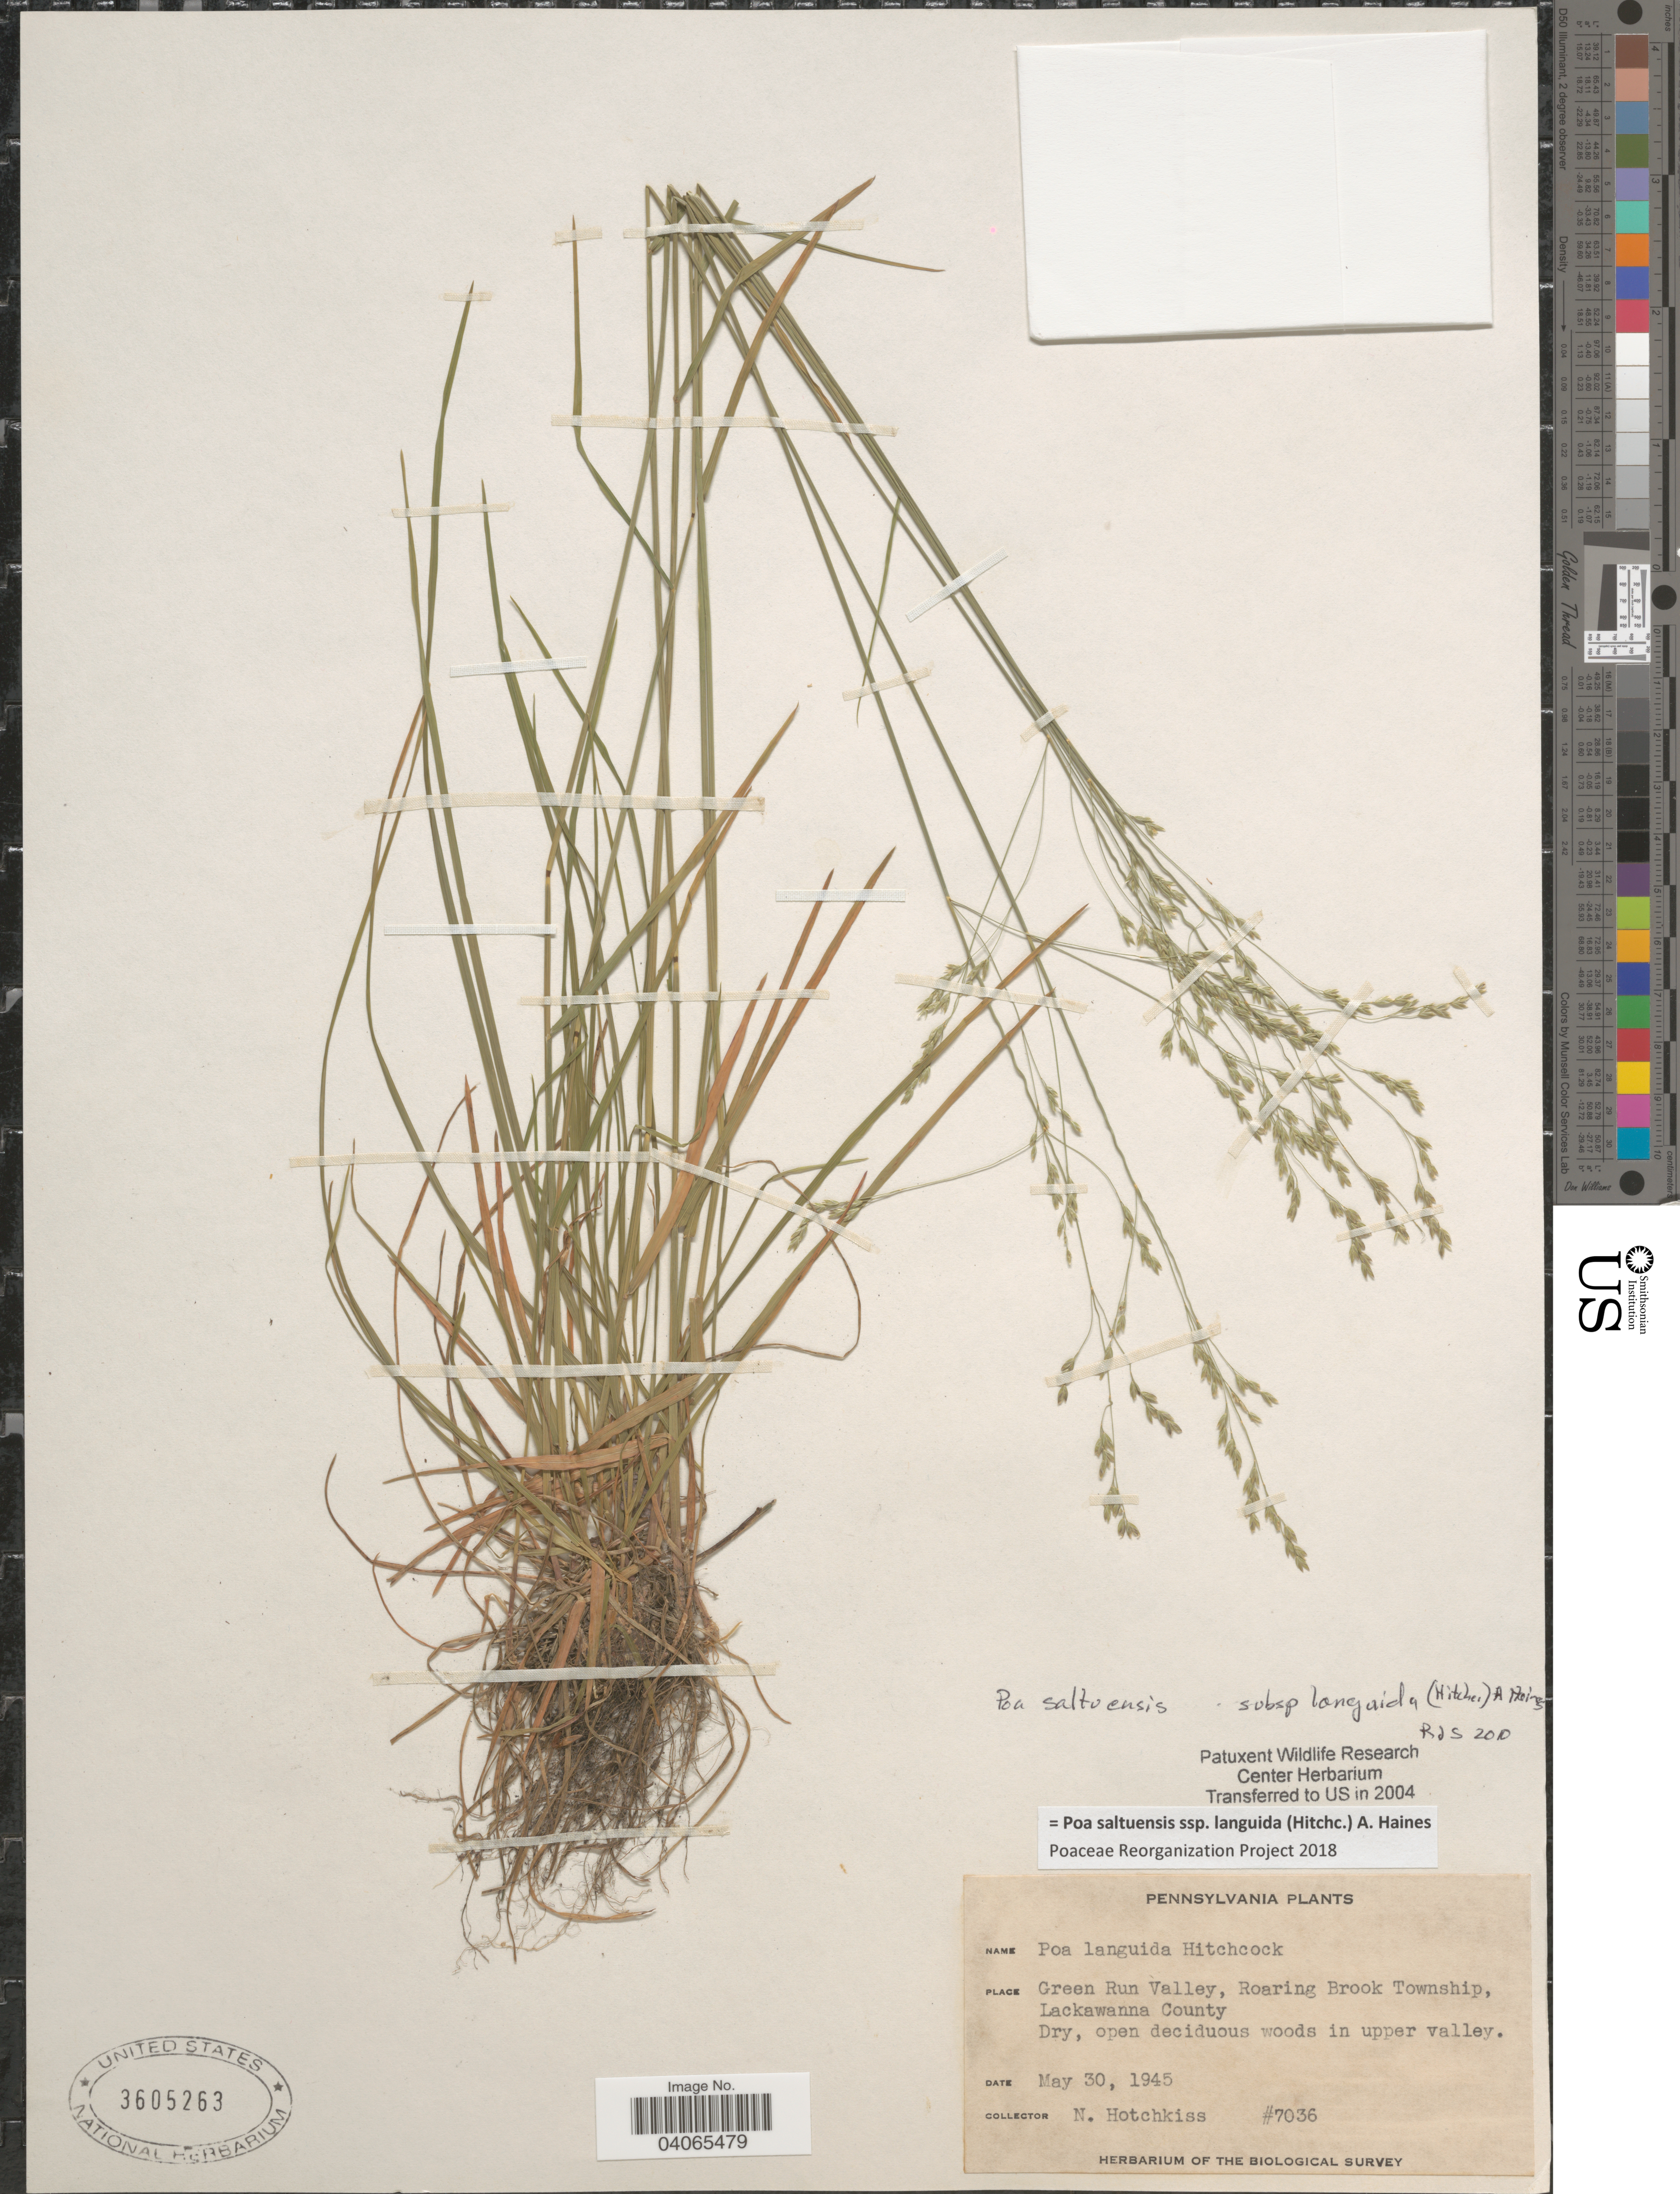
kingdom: Plantae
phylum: Tracheophyta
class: Liliopsida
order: Poales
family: Poaceae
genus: Poa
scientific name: Poa saltuensis subsp. languida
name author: (Hitchc.) A. Haines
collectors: N. Hotchkiss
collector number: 7036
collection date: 1945-05-30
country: United States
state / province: Pennsylvania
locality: Green Run Valley, Roaring Brook Township, Lackawanna County. Herbarium of the Biological Survey.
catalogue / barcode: US 3605263